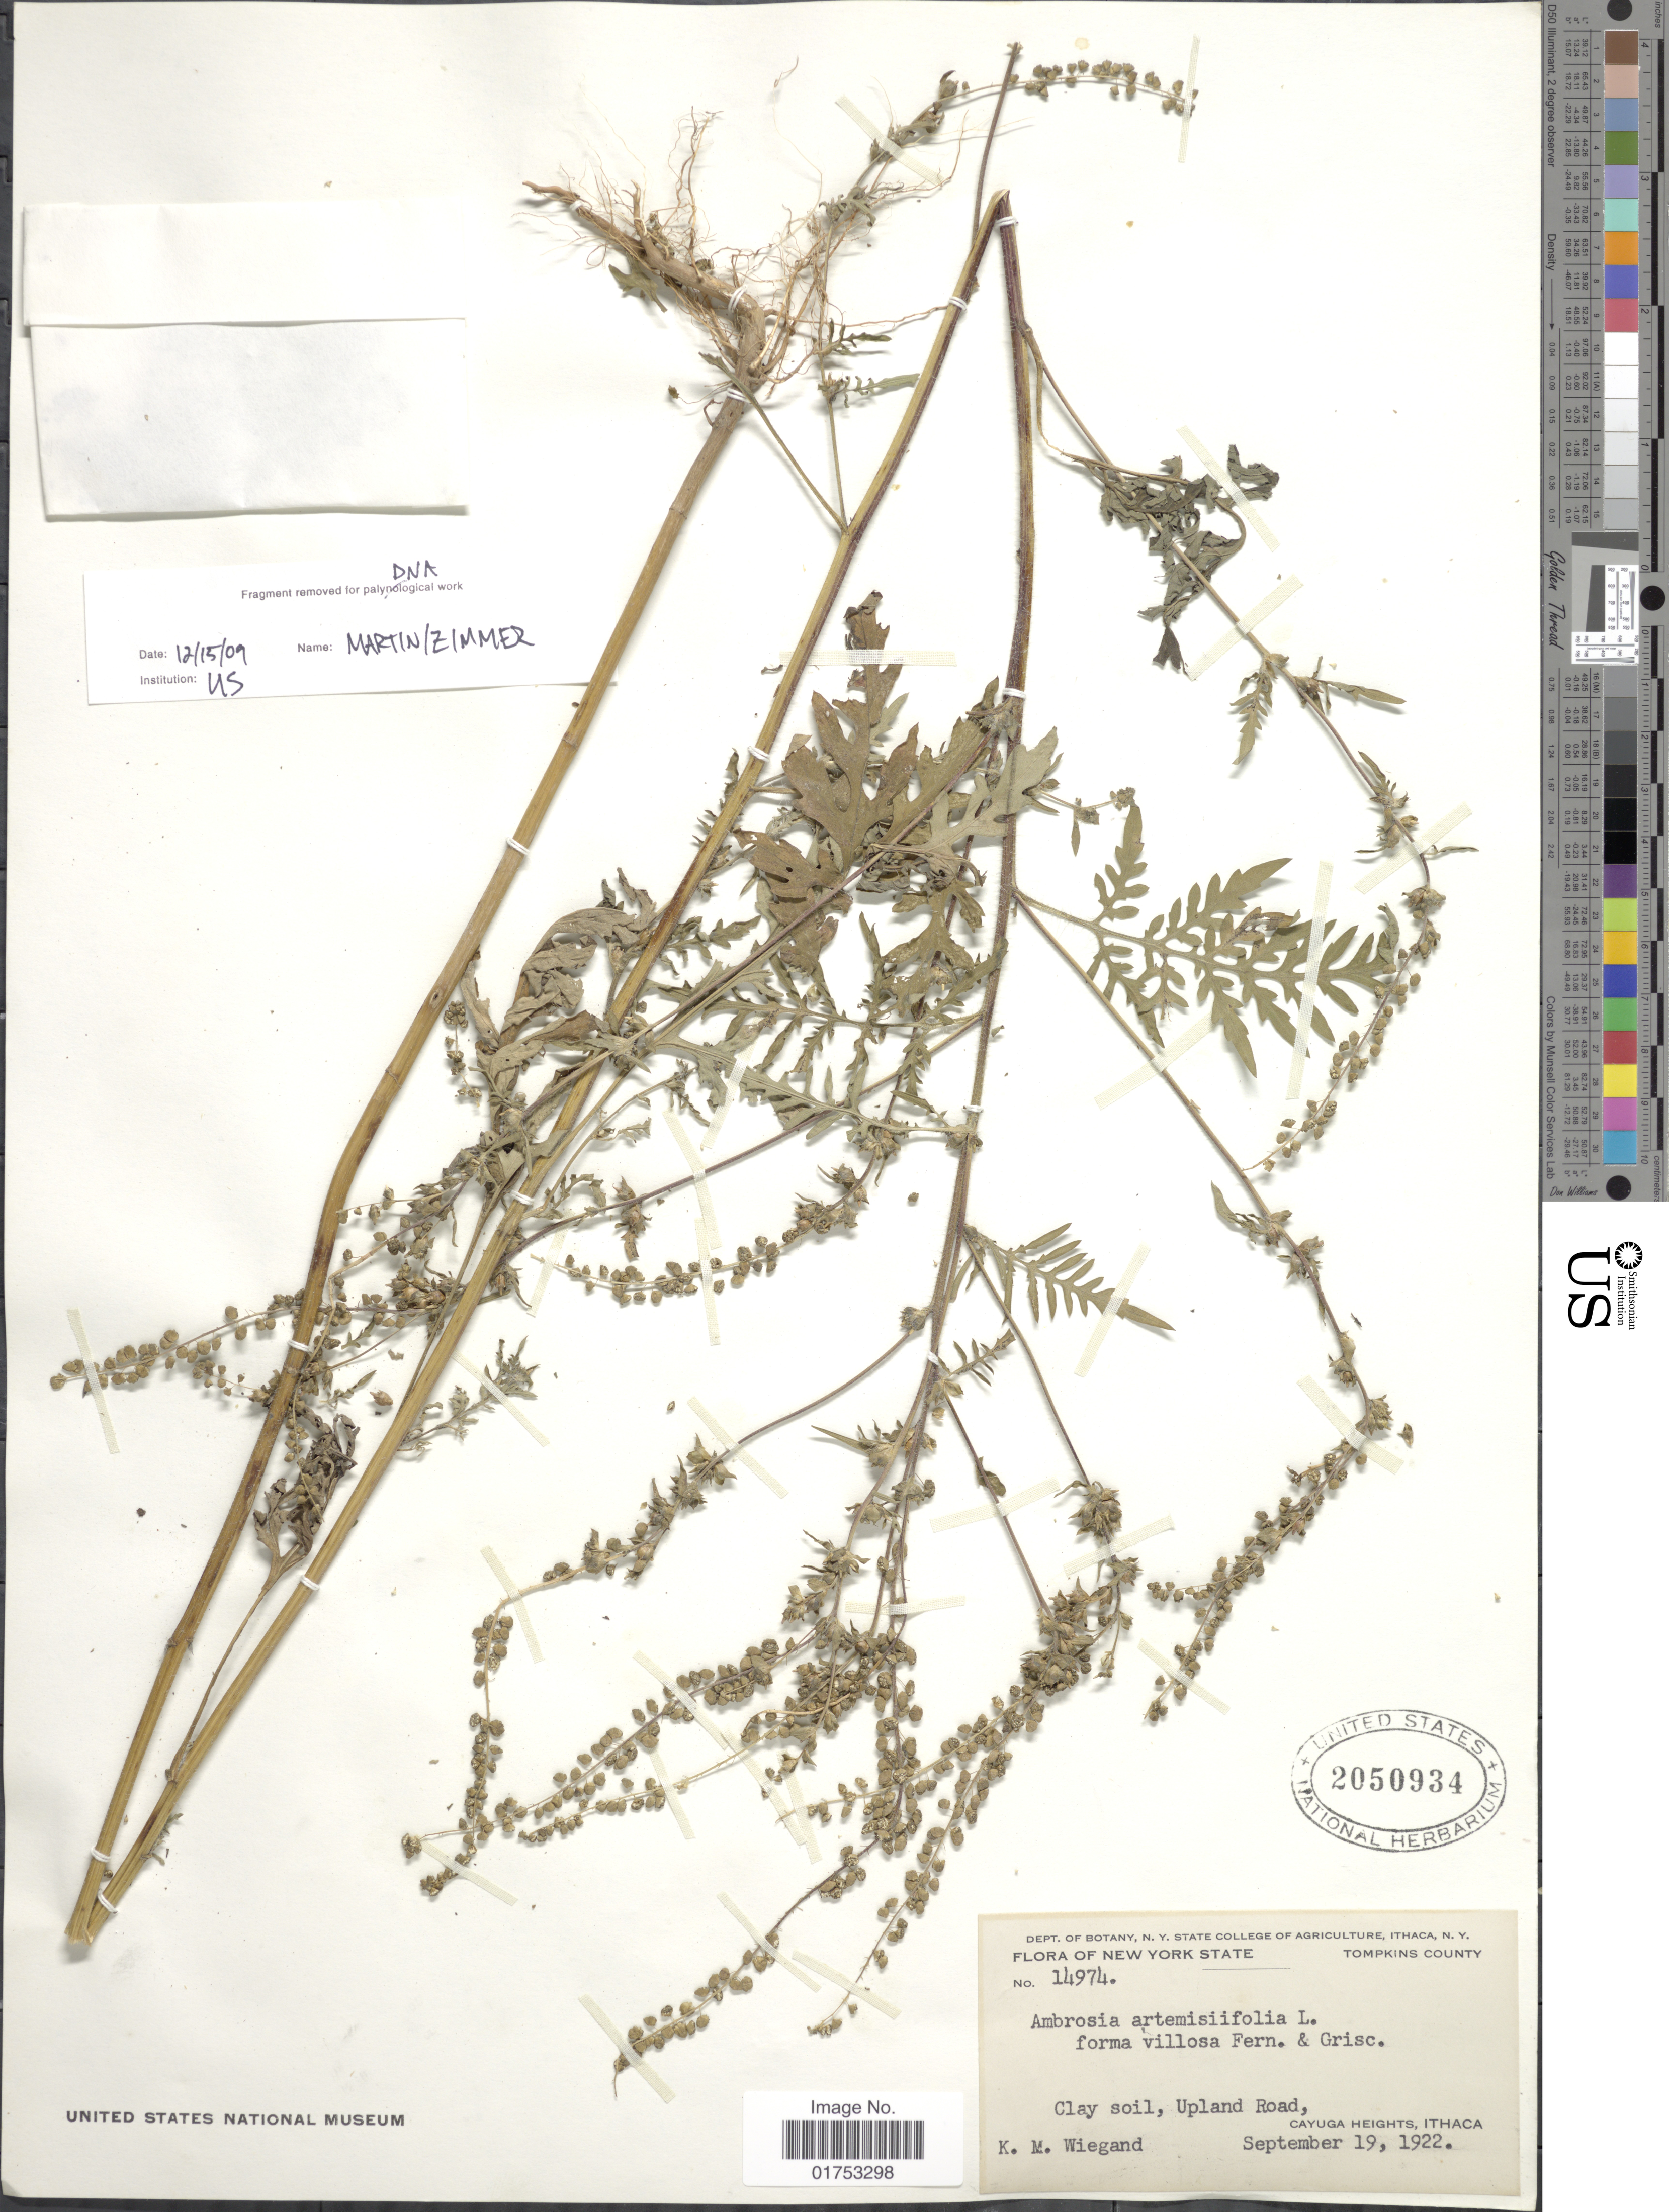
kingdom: Plantae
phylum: Tracheophyta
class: Magnoliopsida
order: Asterales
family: Asteraceae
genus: Ambrosia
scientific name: Ambrosia artemisiifolia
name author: L.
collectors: K. M. Wiegand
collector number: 14974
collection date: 1922-09-19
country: United States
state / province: New York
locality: Tompkins County, Upland Road, Cayuga Heights, Ithaca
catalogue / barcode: US 2050934